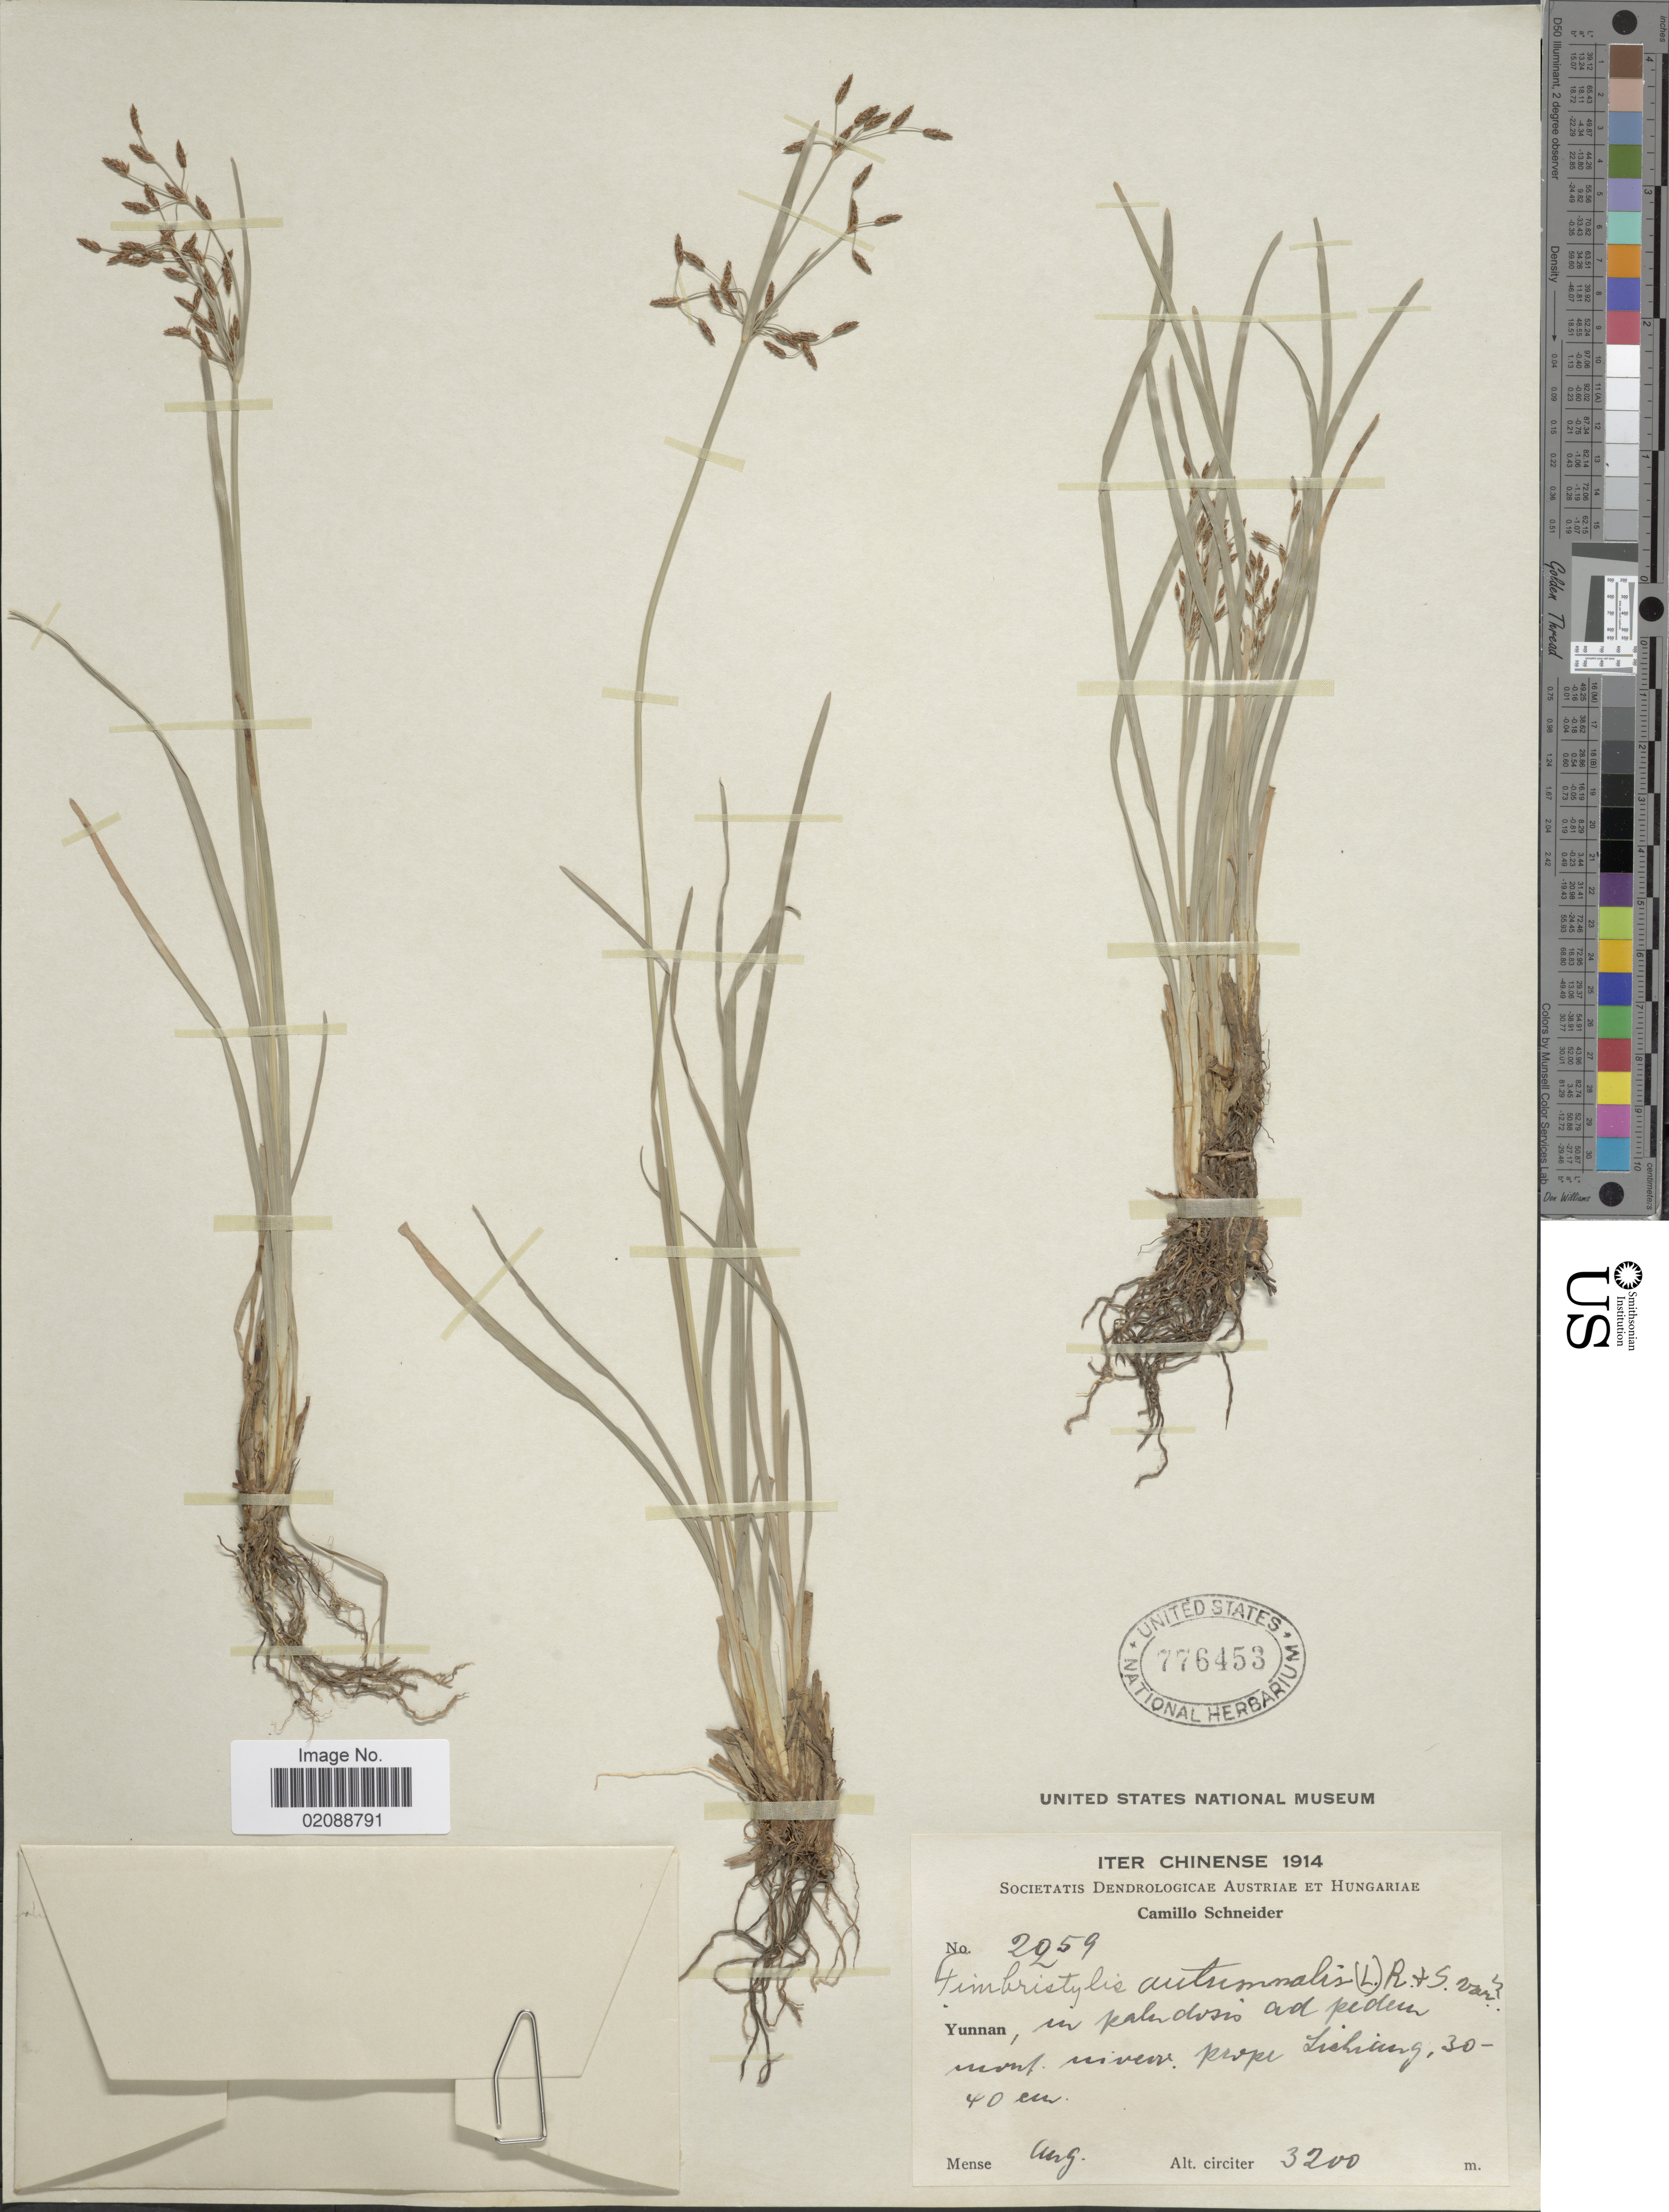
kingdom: Plantae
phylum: Tracheophyta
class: Liliopsida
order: Poales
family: Cyperaceae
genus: Fimbristylis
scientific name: Fimbristylis autumnalis (L.) Roem. & Schult.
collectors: C. K. Schneider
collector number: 2259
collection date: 1914-08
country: China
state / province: Yunnan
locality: In paludosis ad peden invent. uivers. prope Lichiueng. [interpreted]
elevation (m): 3200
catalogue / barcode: US 776453